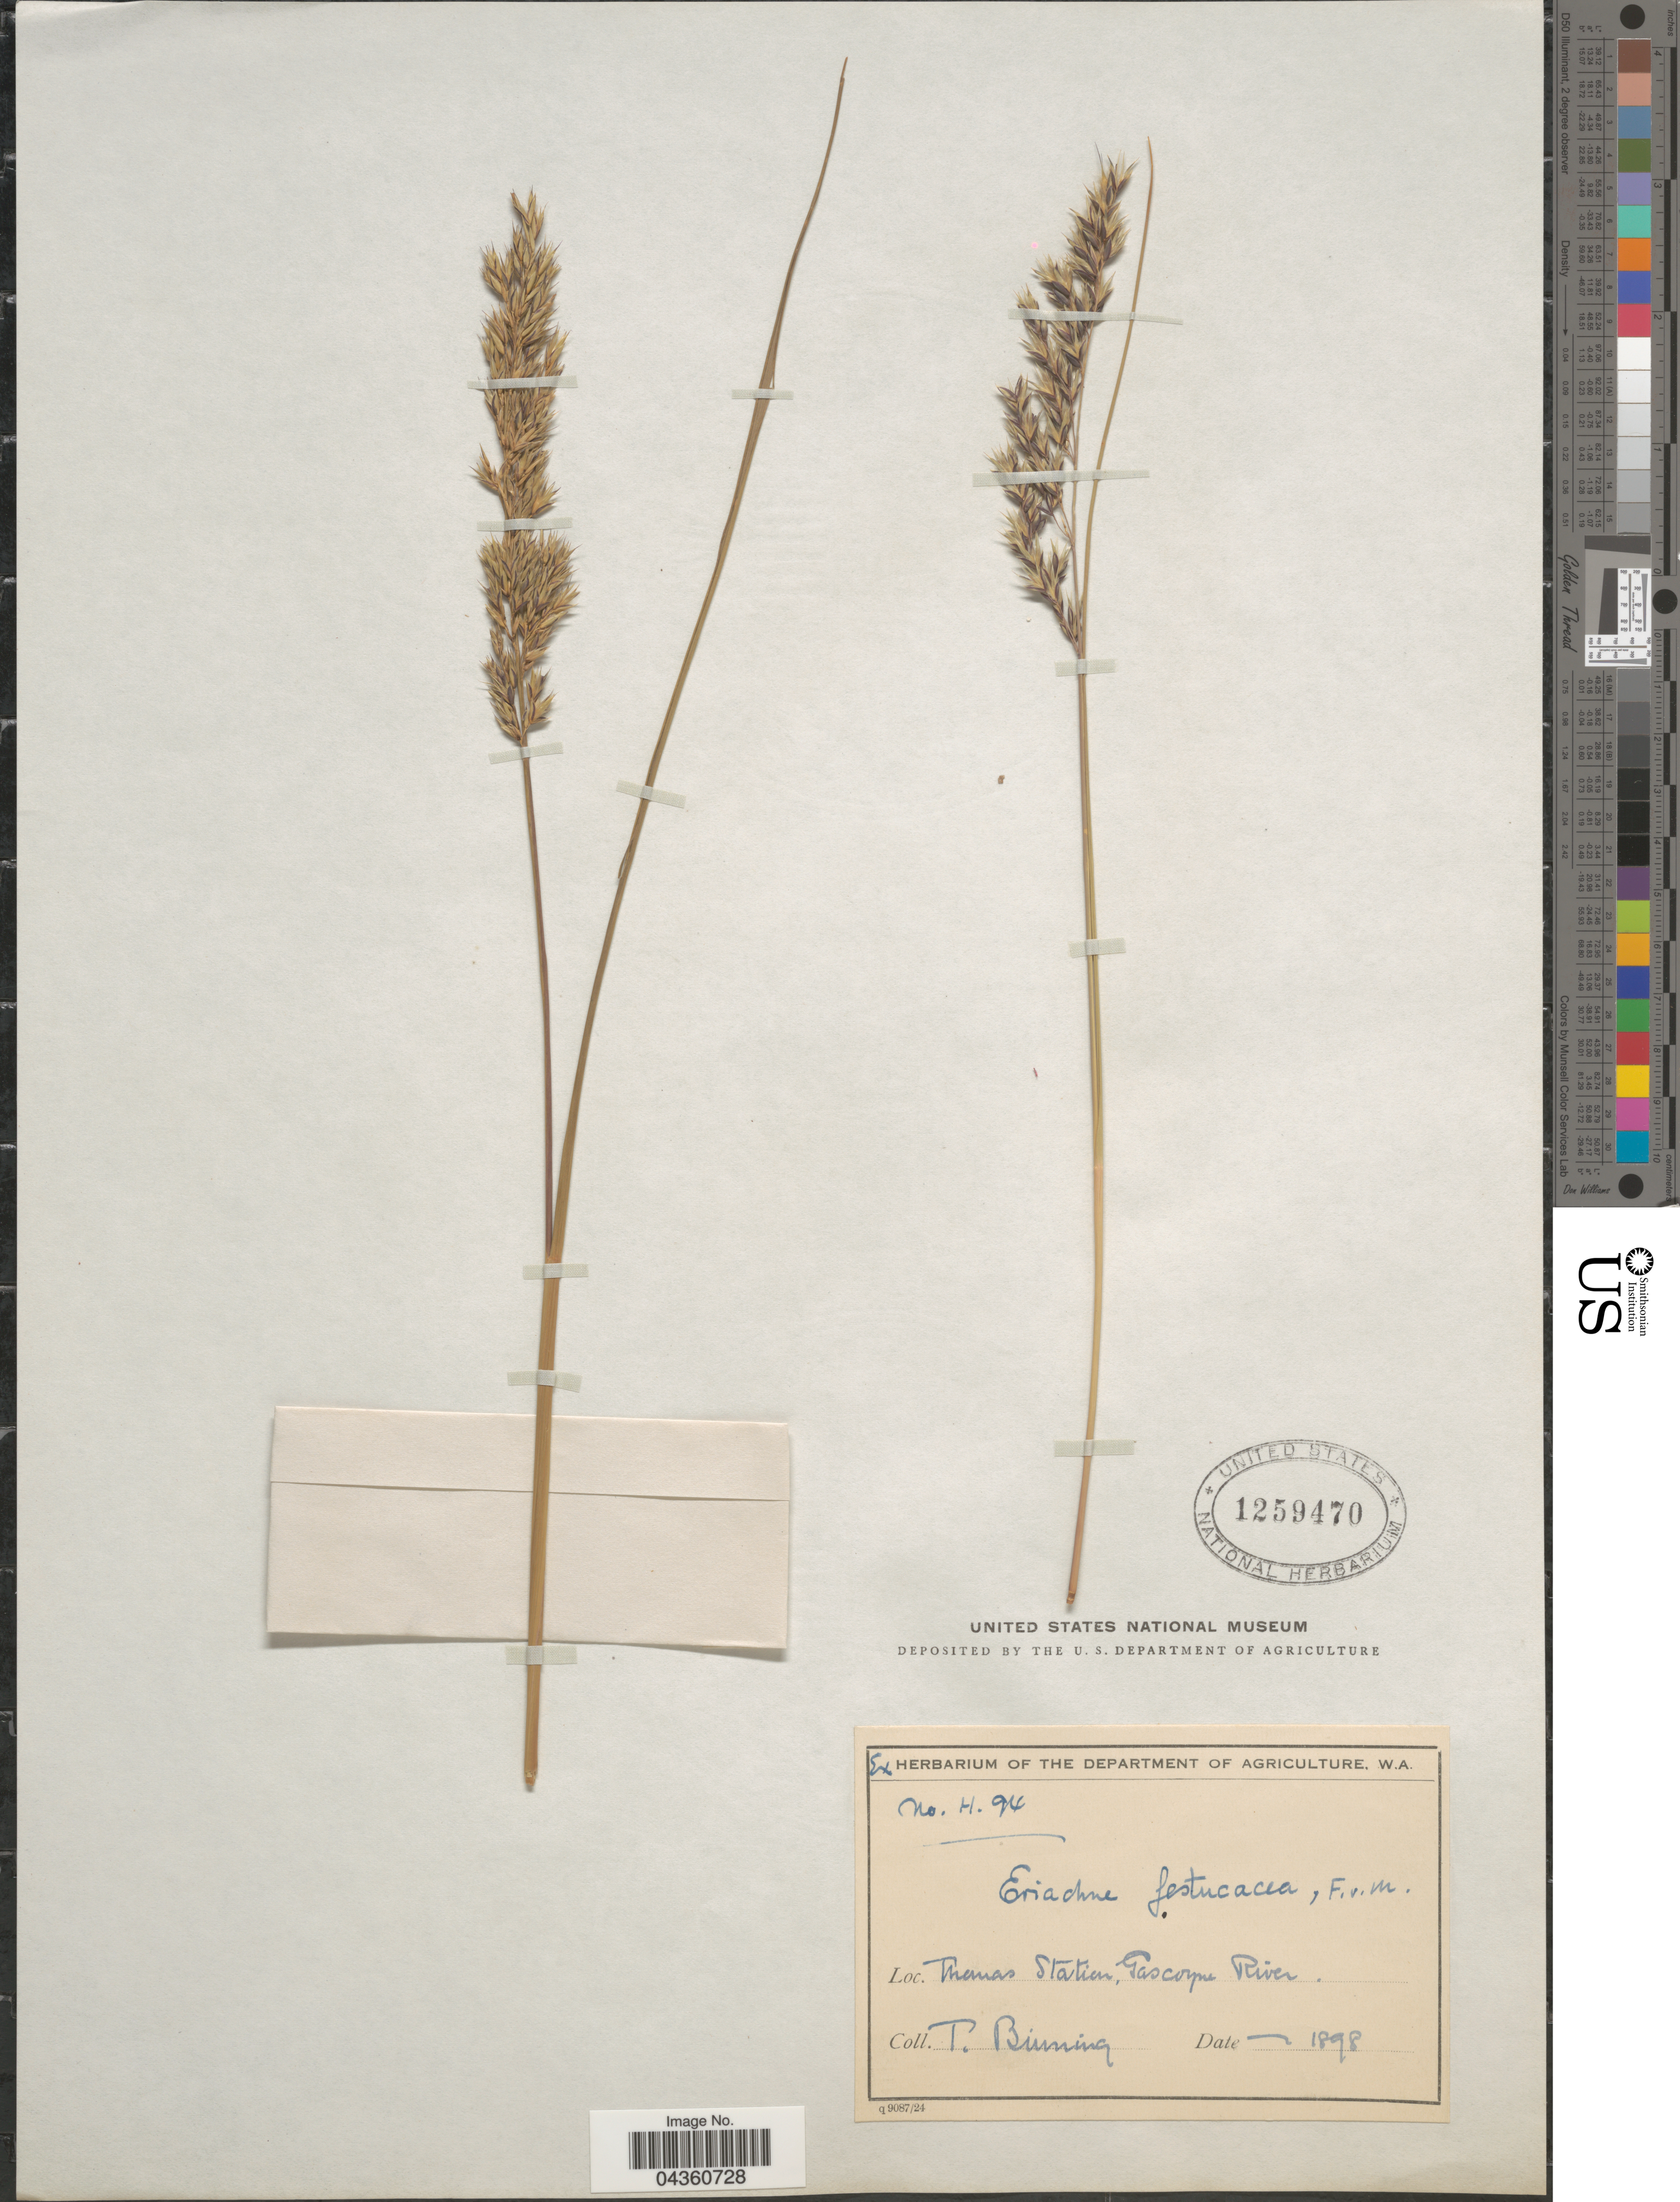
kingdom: Plantae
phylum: Tracheophyta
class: Liliopsida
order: Poales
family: Poaceae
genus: Eriachne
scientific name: Eriachne festucacea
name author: F. Muell.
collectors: T. Binning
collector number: H.94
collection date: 1898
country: Australia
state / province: Western Australia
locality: Thomas Station, Gascoyne River.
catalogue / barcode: US 1259470